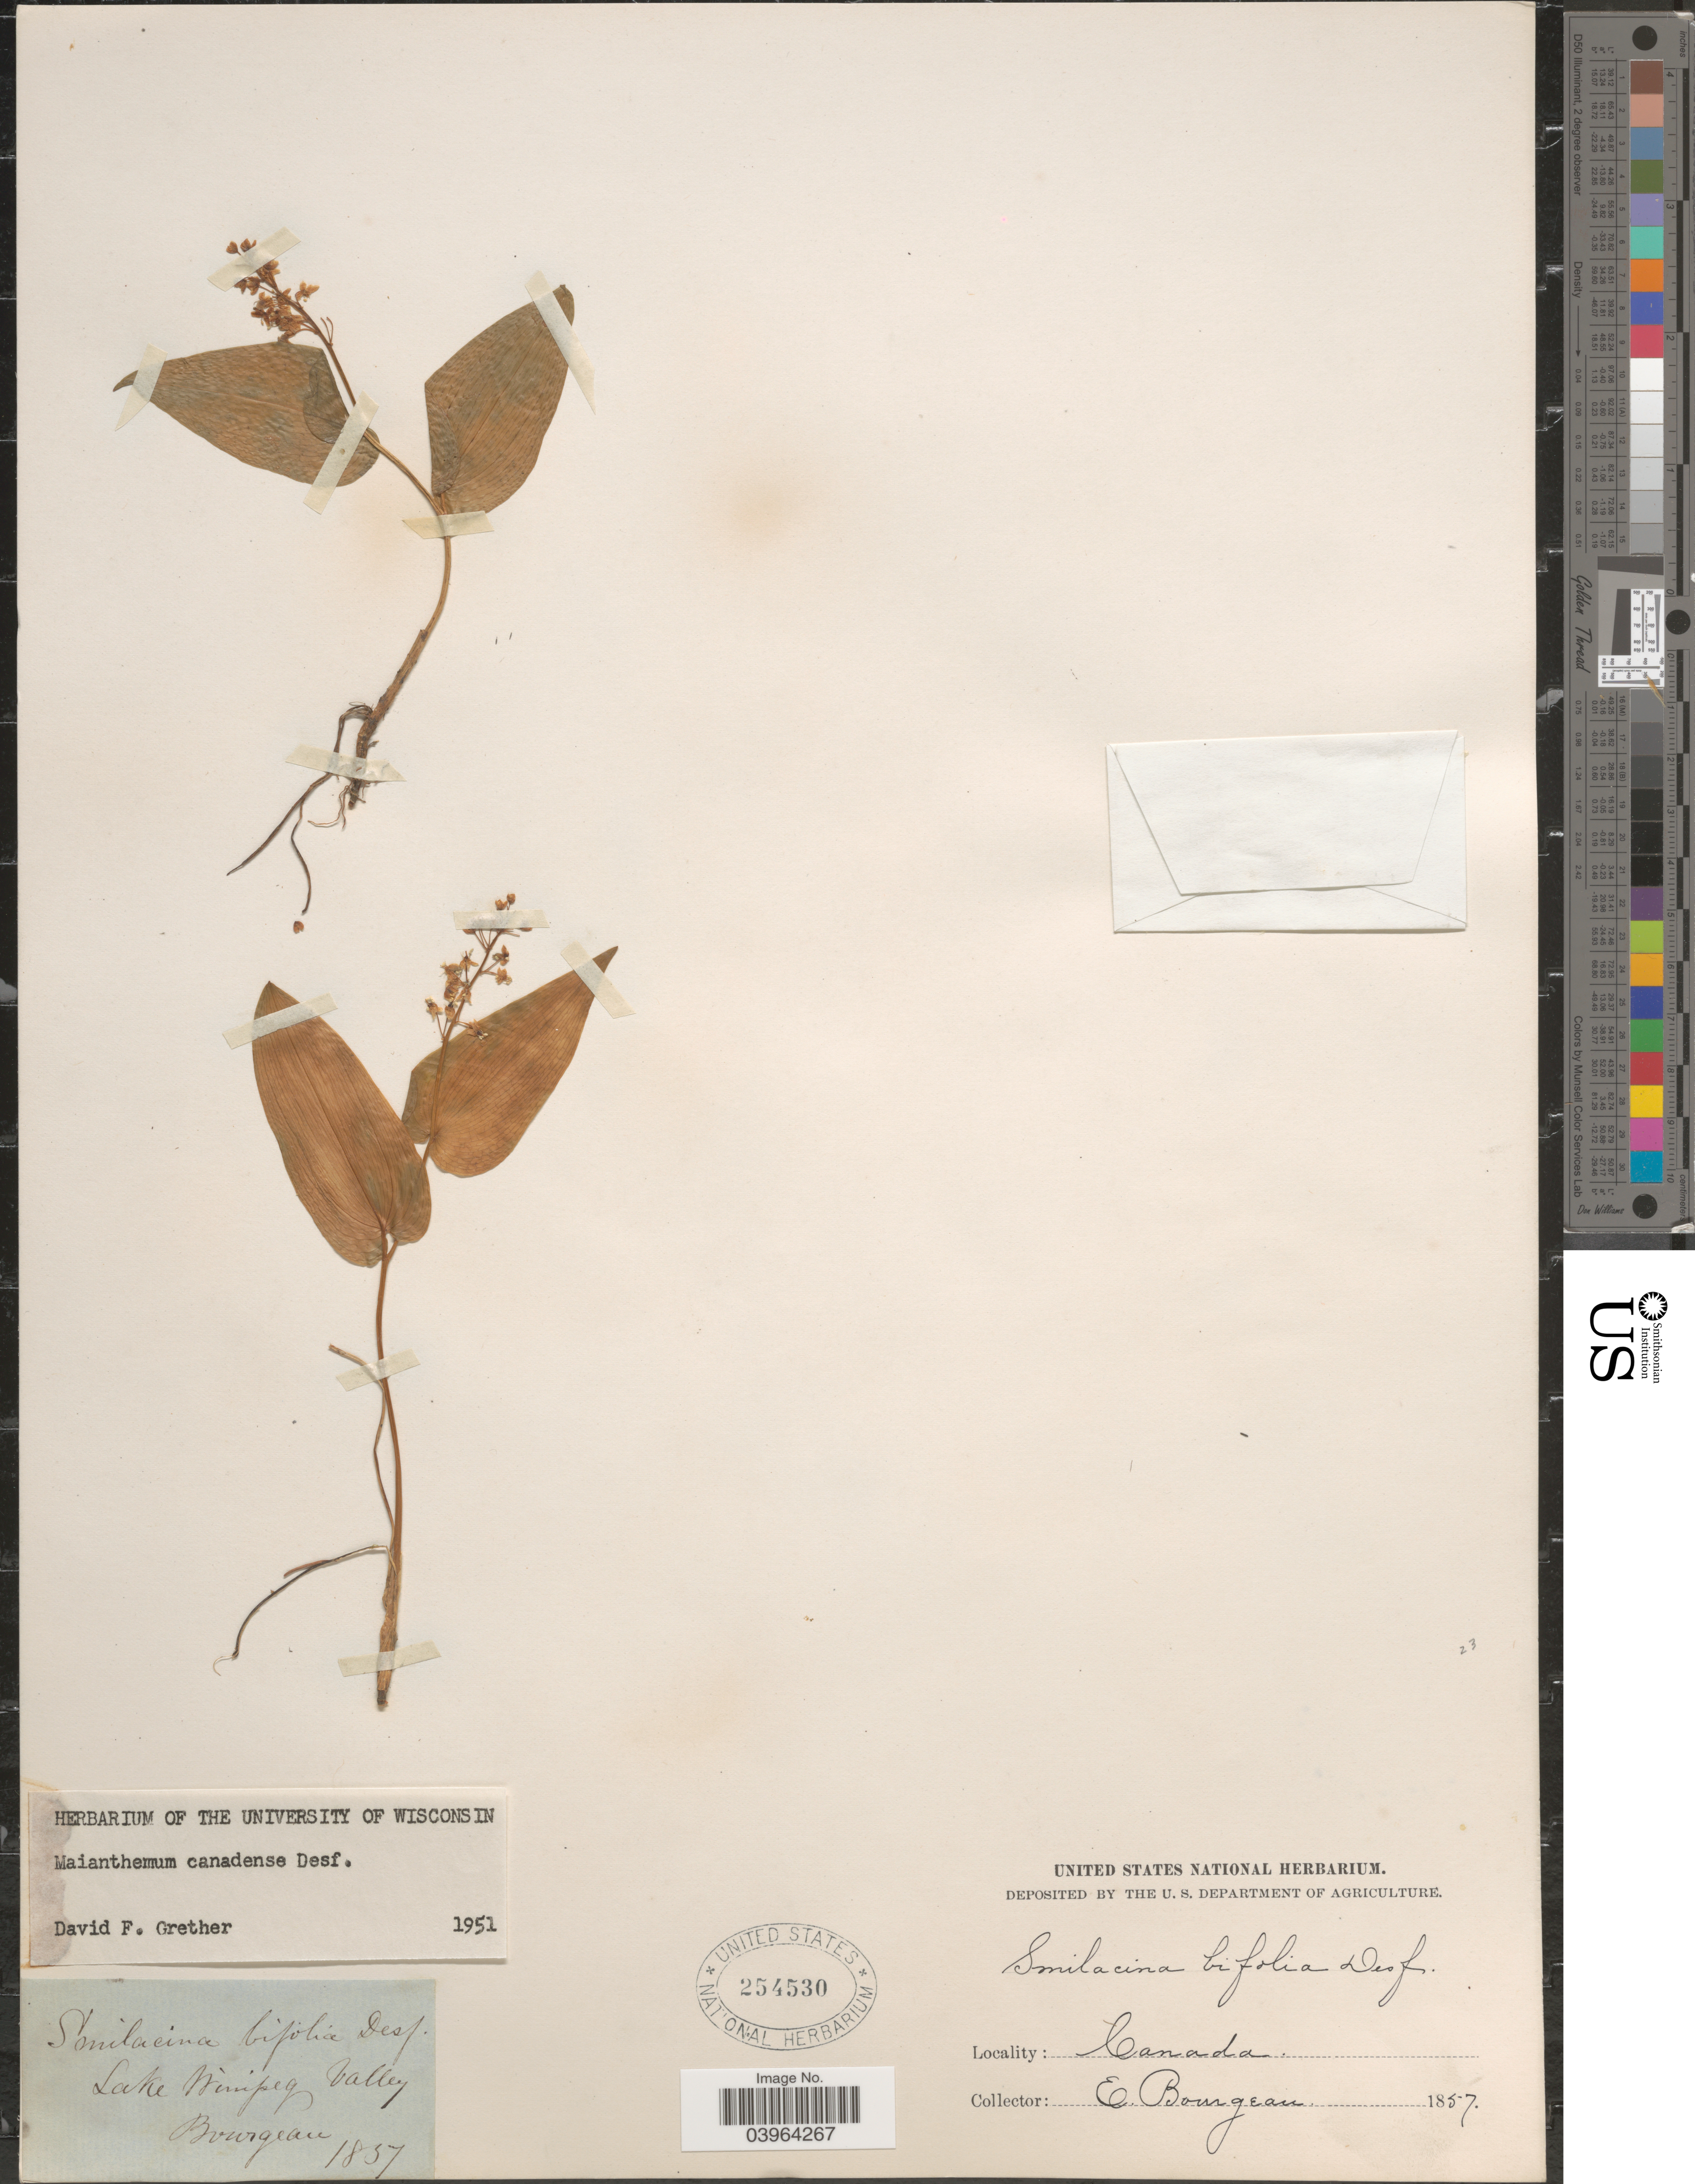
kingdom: Plantae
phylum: Tracheophyta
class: Liliopsida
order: Asparagales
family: Asparagaceae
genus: Maianthemum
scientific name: Maianthemum canadense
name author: Desf.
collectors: E. Bourgeau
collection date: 1857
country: Canada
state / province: Manitoba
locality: Lake Winipeg Valley.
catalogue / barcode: US 254530